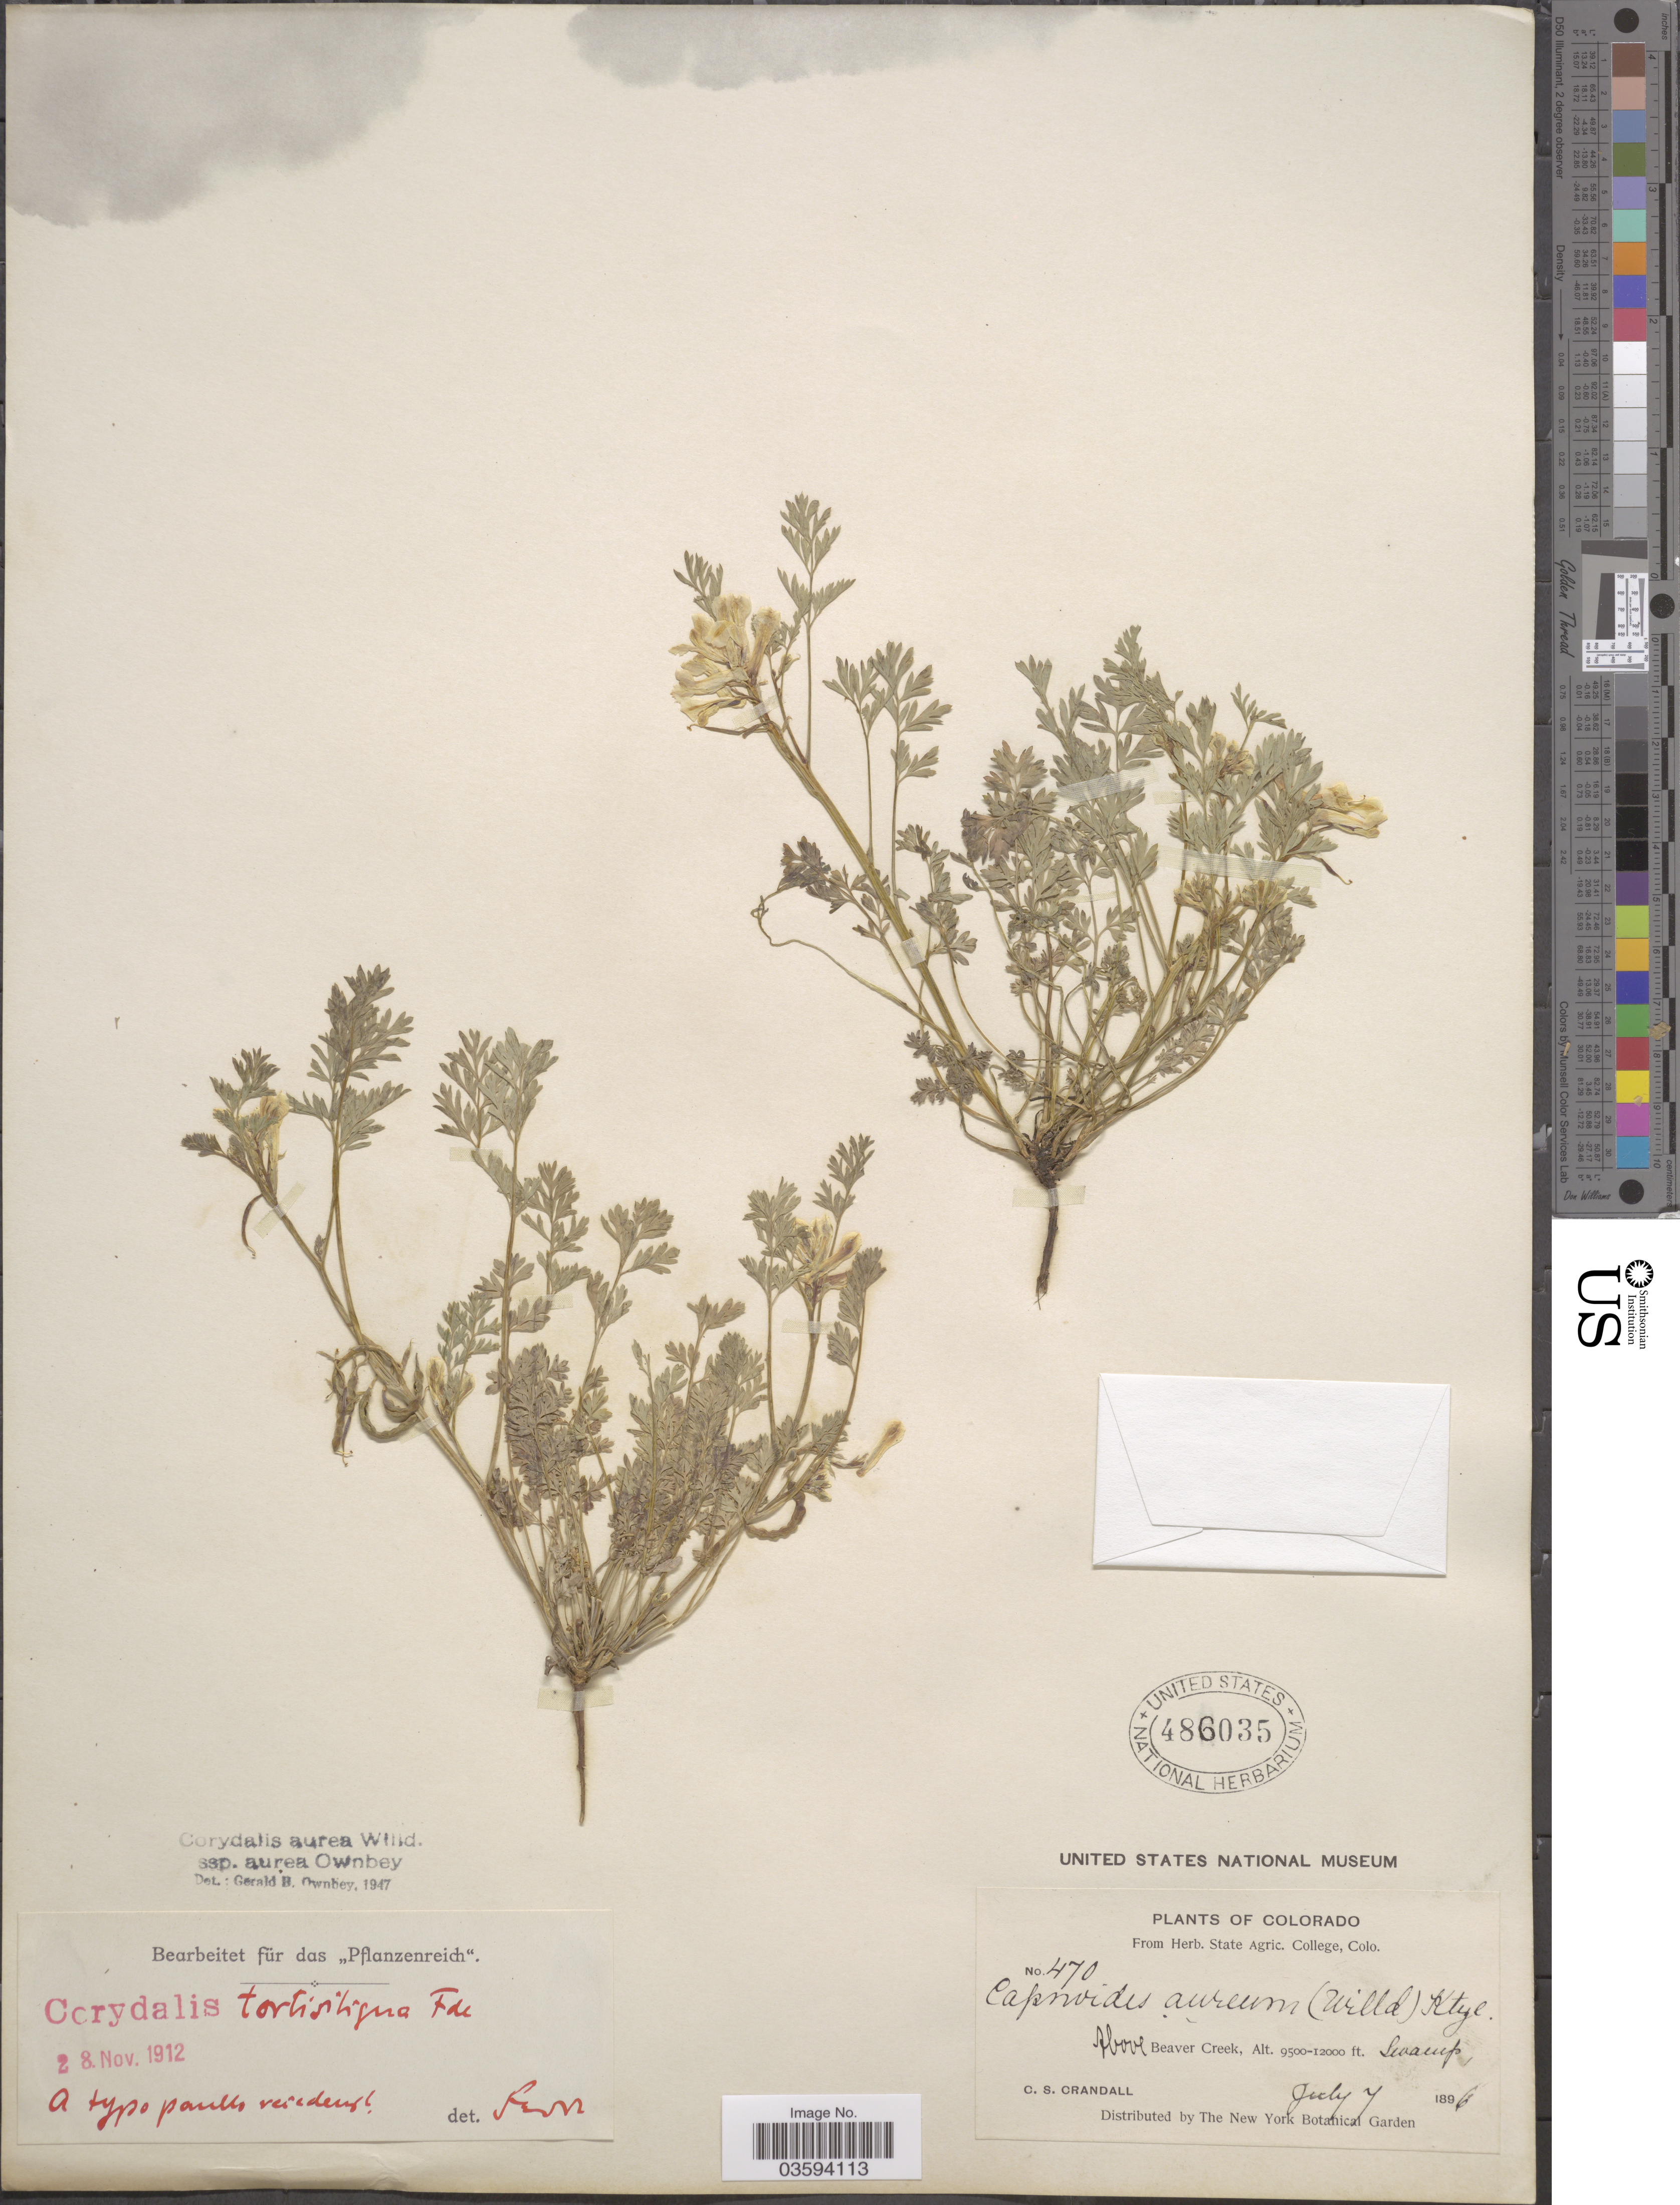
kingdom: Plantae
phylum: Tracheophyta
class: Magnoliopsida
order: Ranunculales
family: Papaveraceae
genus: Corydalis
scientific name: Corydalis aurea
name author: Willd.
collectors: C. Crandall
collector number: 470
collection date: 1896-07-07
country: United States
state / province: Colorado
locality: Above Beaver Creek, Swamp.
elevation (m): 2896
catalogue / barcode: US 486035